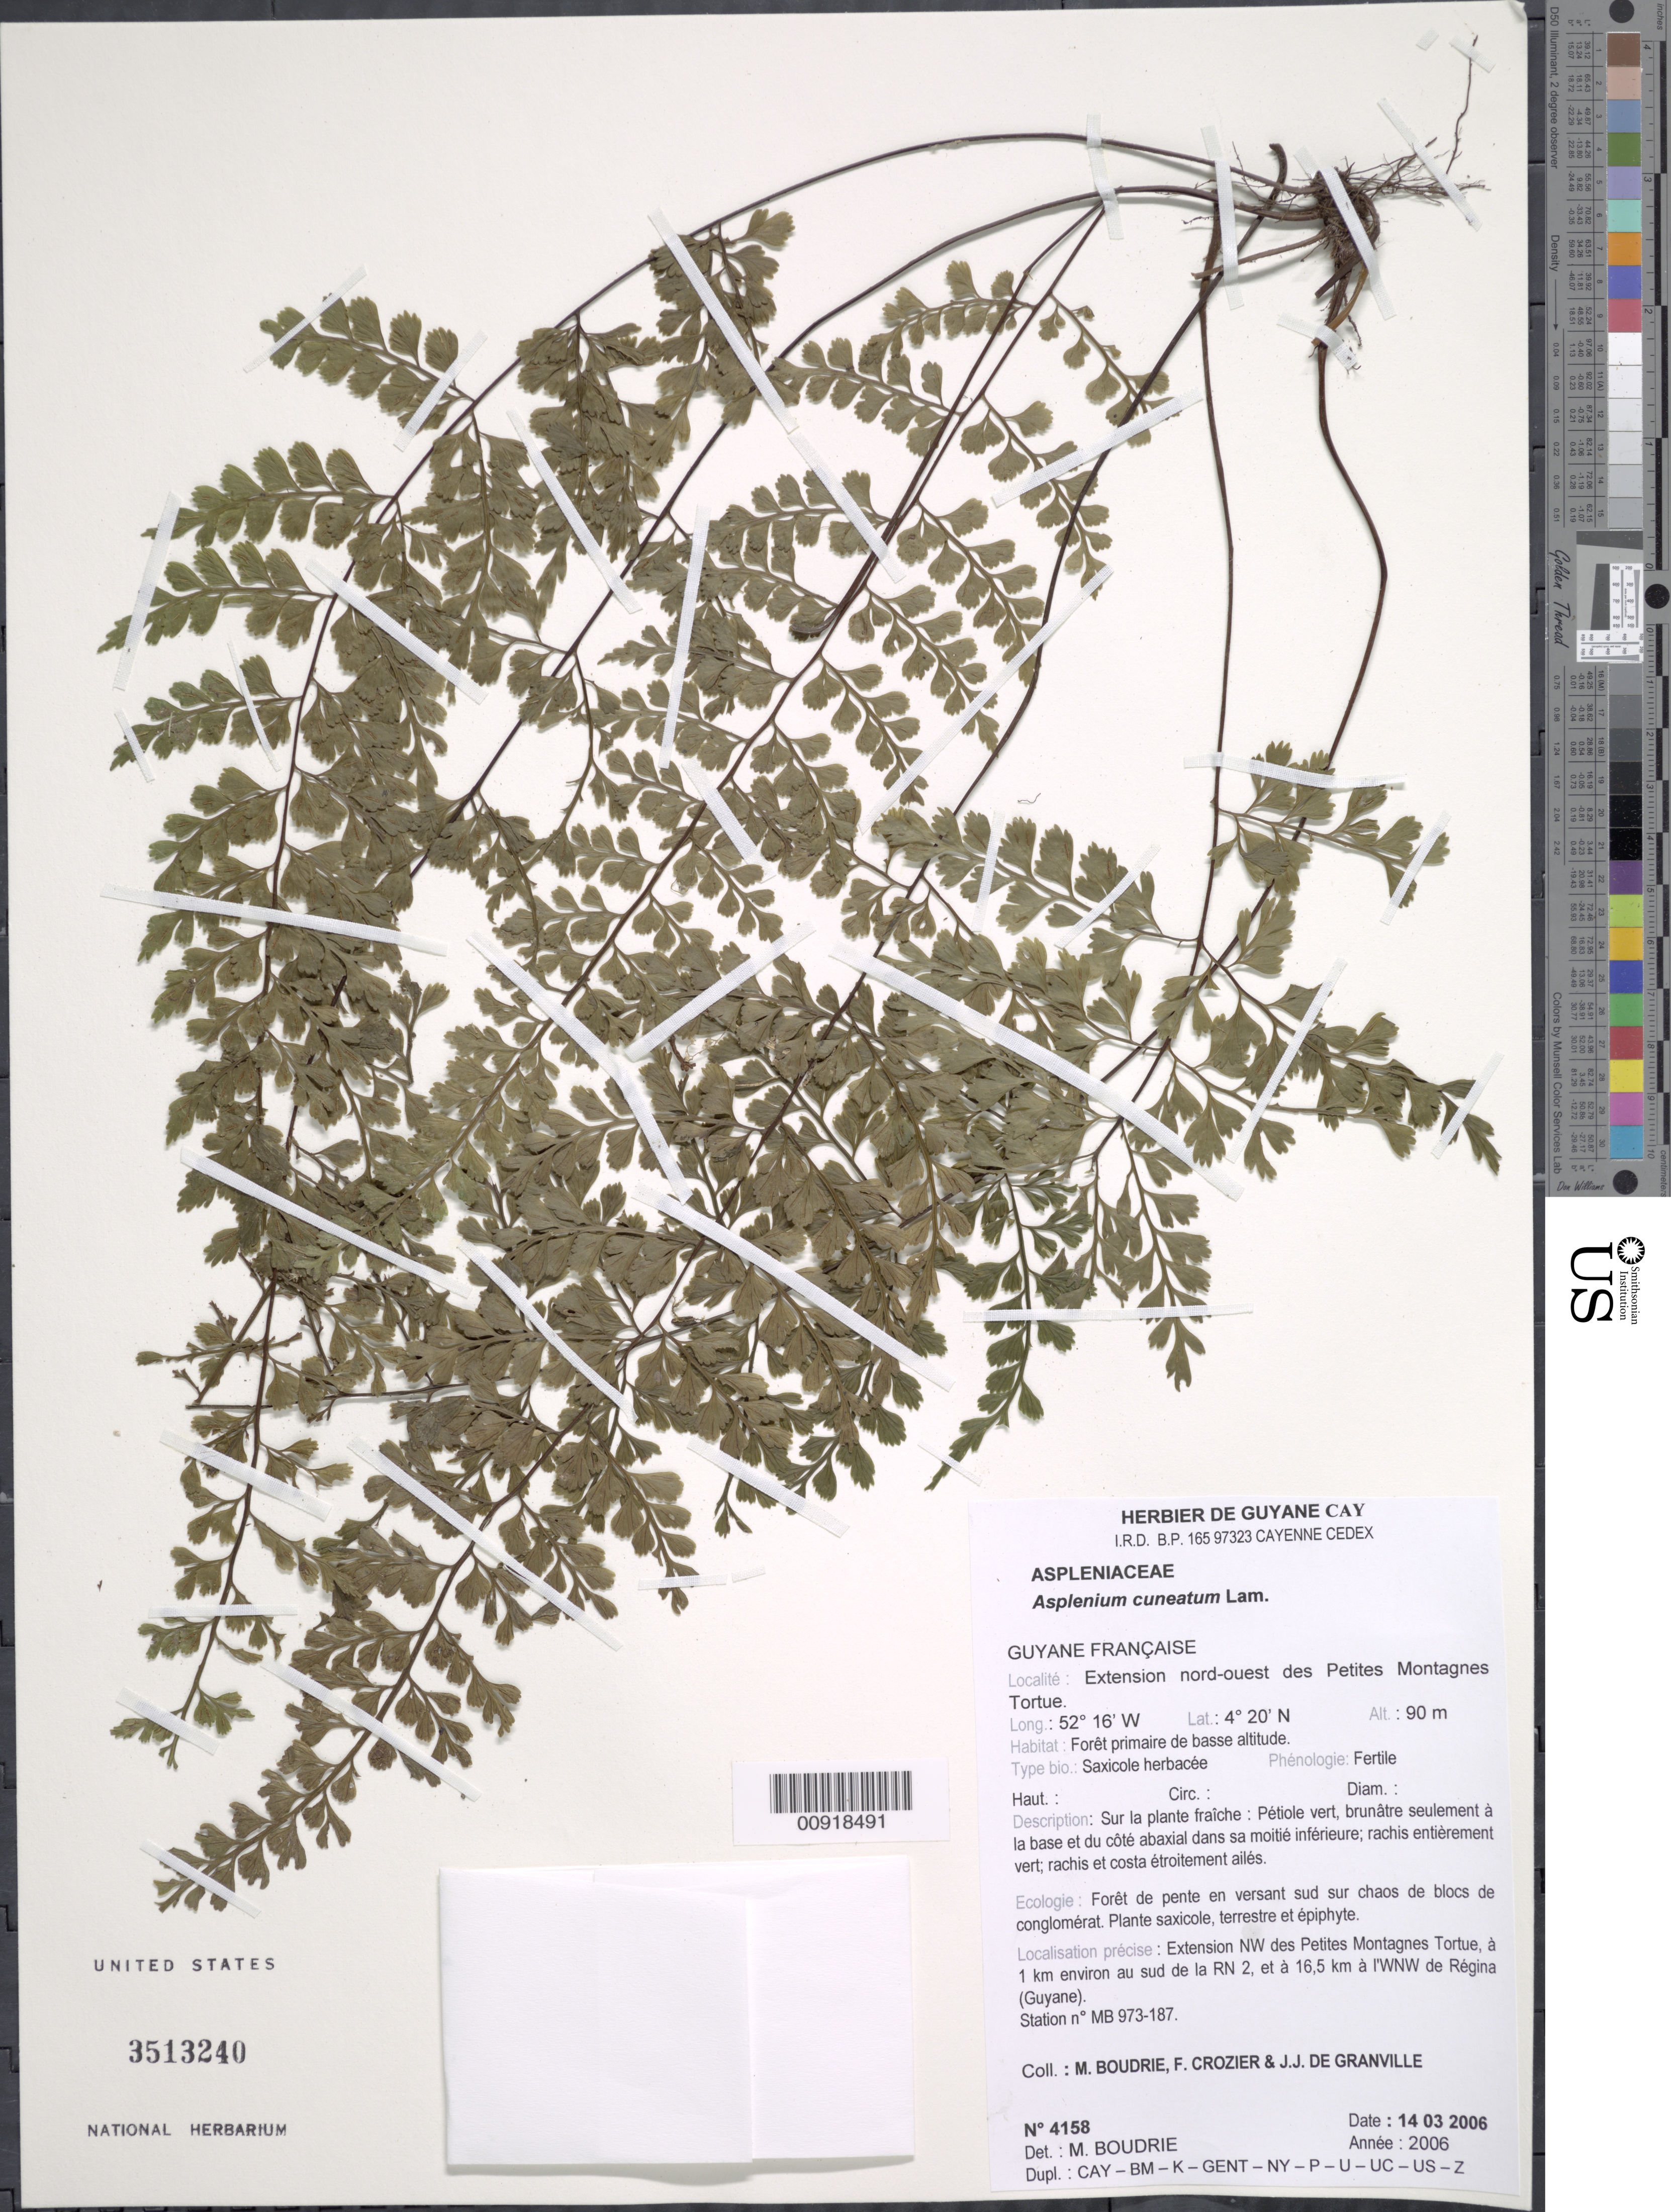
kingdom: Plantae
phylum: Tracheophyta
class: Polypodiopsida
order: Polypodiales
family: Aspleniaceae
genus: Asplenium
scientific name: Asplenium cuneatum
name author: Lam.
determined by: Boudrie, M.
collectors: M. Boudrie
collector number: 4158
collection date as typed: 14-Mar-06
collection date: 2006-03-14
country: French Guiana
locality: Petites Montagnes Tortue, extension NW, 1 km sud de la R.N. 2, 16.5 km WNW de Régina (Guyane)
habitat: Forêt primaire de basse altitude; forêt de pente en versant sud sur chaos de blocs de conglomérat; plante saxicole, terrestre et épiphyte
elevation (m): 90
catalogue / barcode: US 3513240